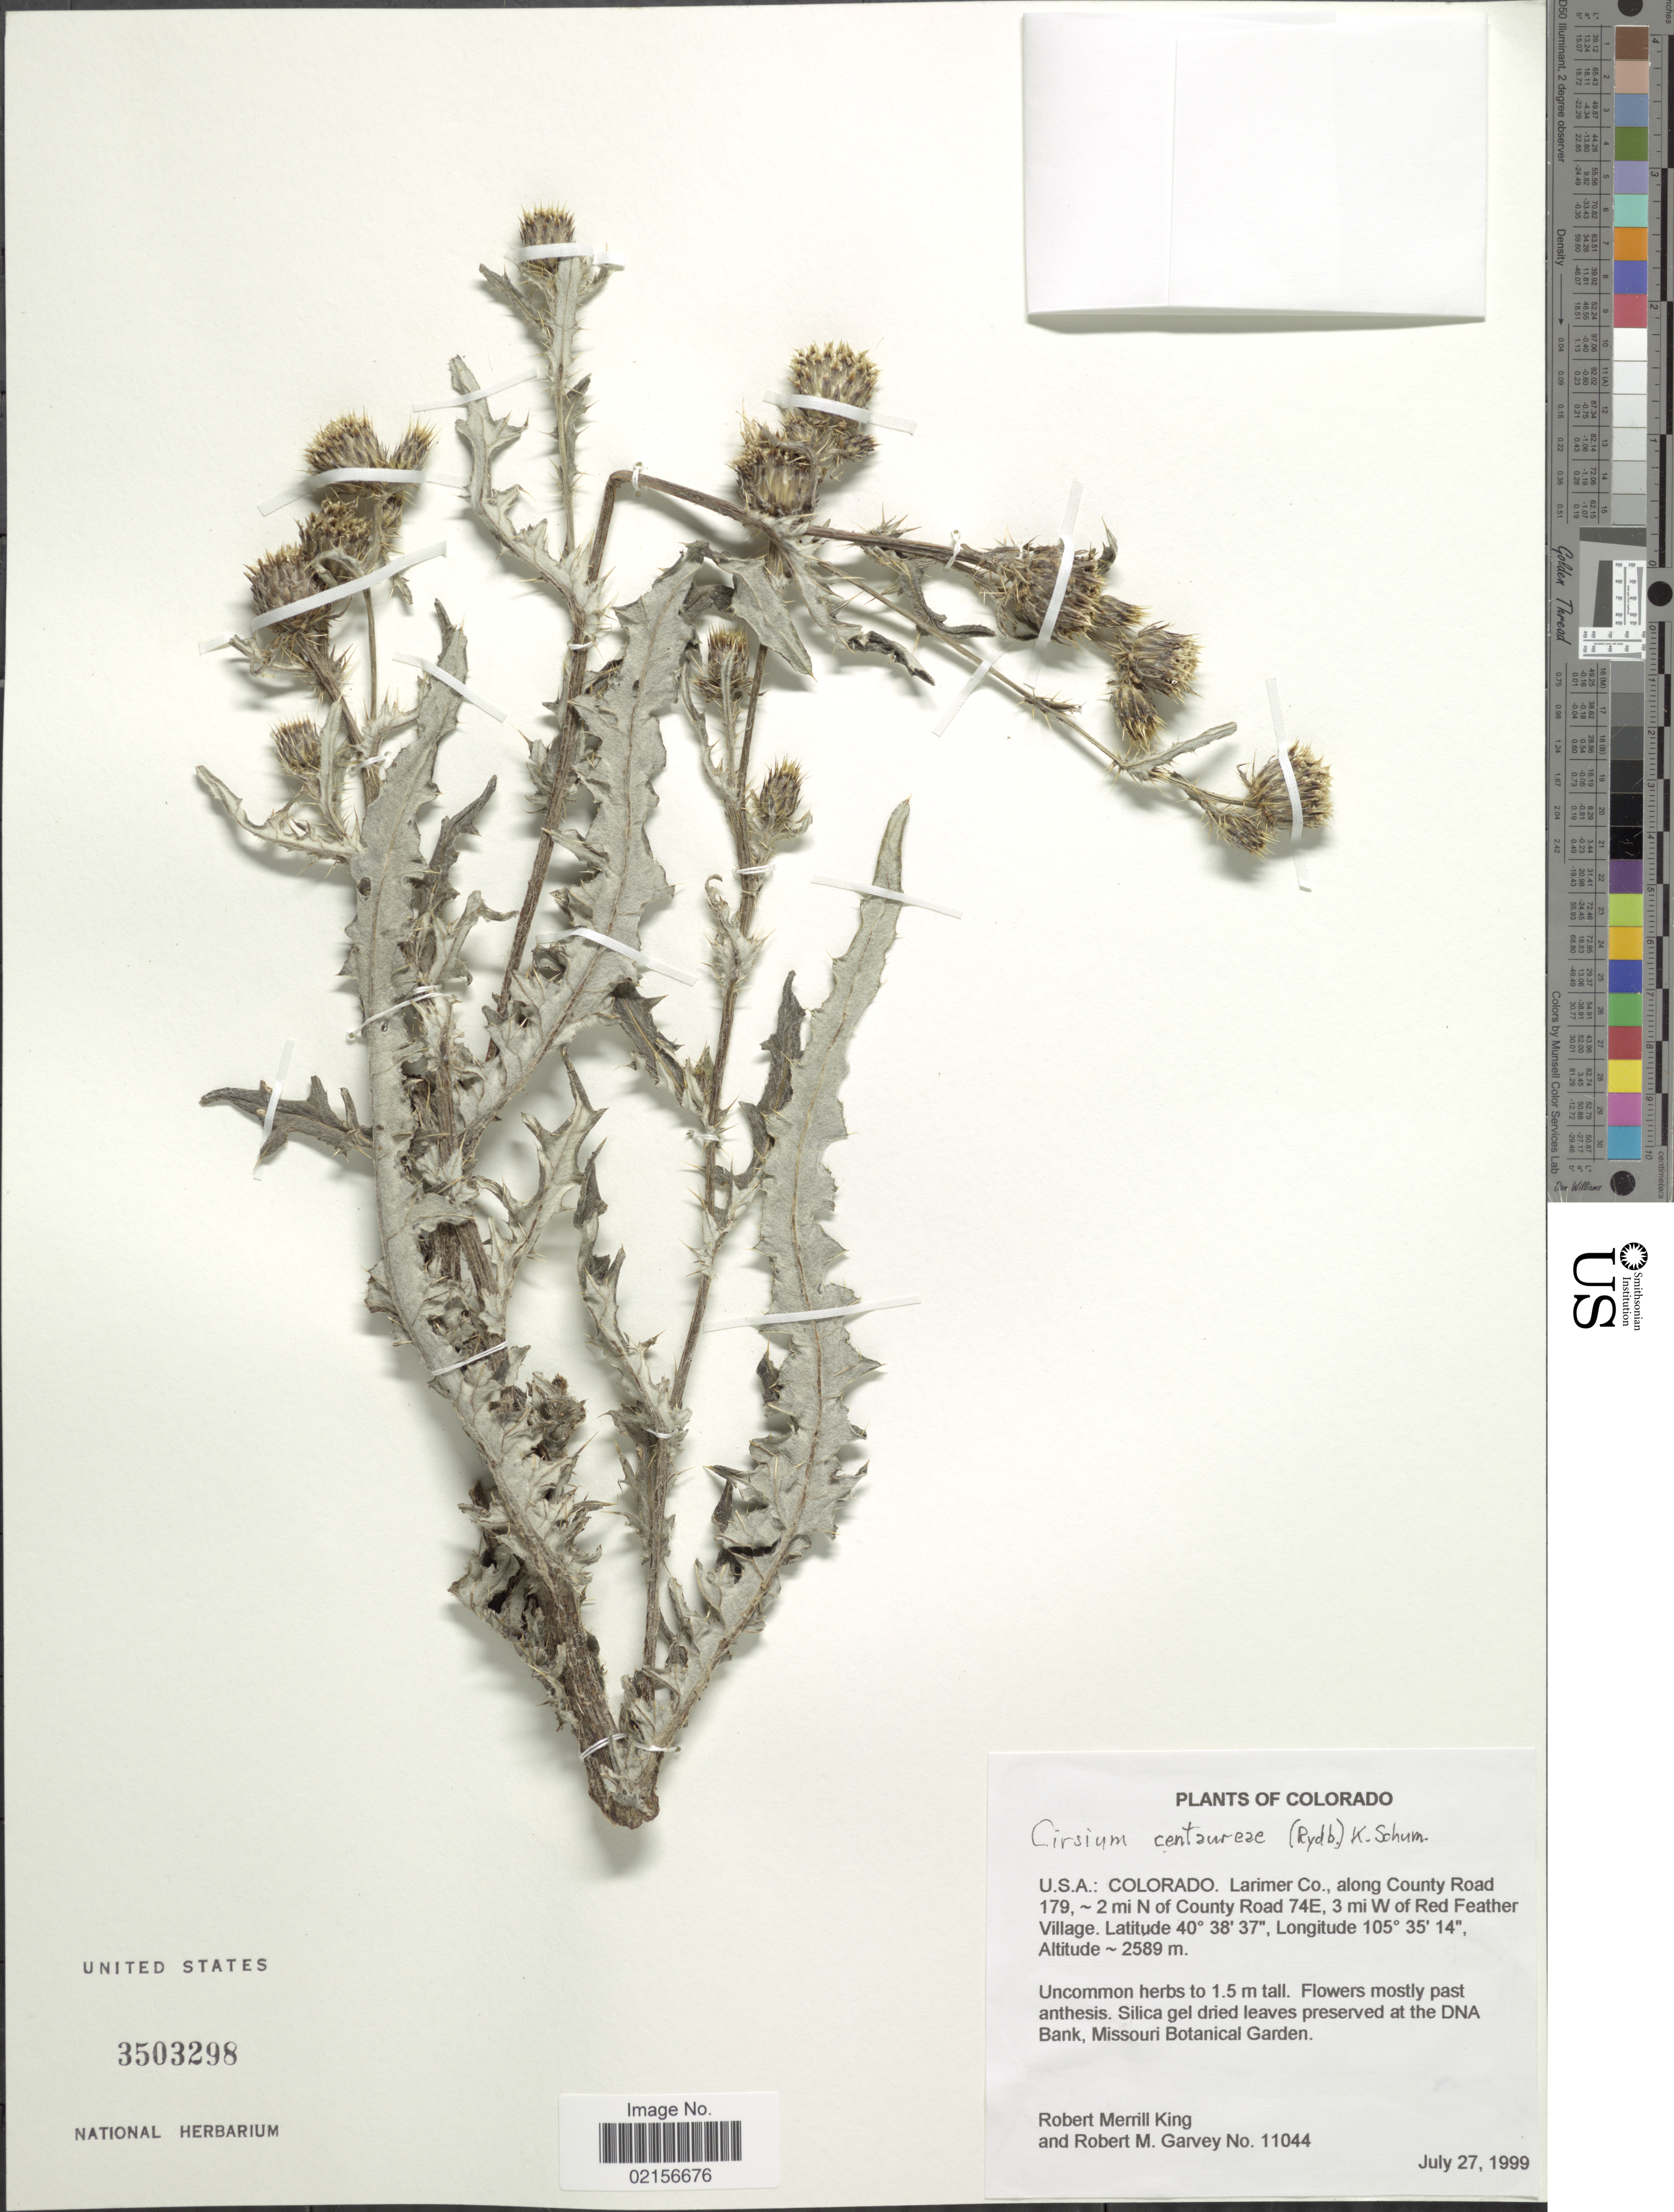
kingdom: Plantae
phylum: Tracheophyta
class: Magnoliopsida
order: Asterales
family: Asteraceae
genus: Cirsium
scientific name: Cirsium scariosum var. americanum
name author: (A. Gray) D.J. Keil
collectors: R. M. King & R. Garvey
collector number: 11044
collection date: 1999-07-27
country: United States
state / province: Colorado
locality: Larimer Co., along County road 179, : 2 mi N of County Road 74E, 3 mi of Red Feather Village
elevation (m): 2589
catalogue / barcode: US 3503298